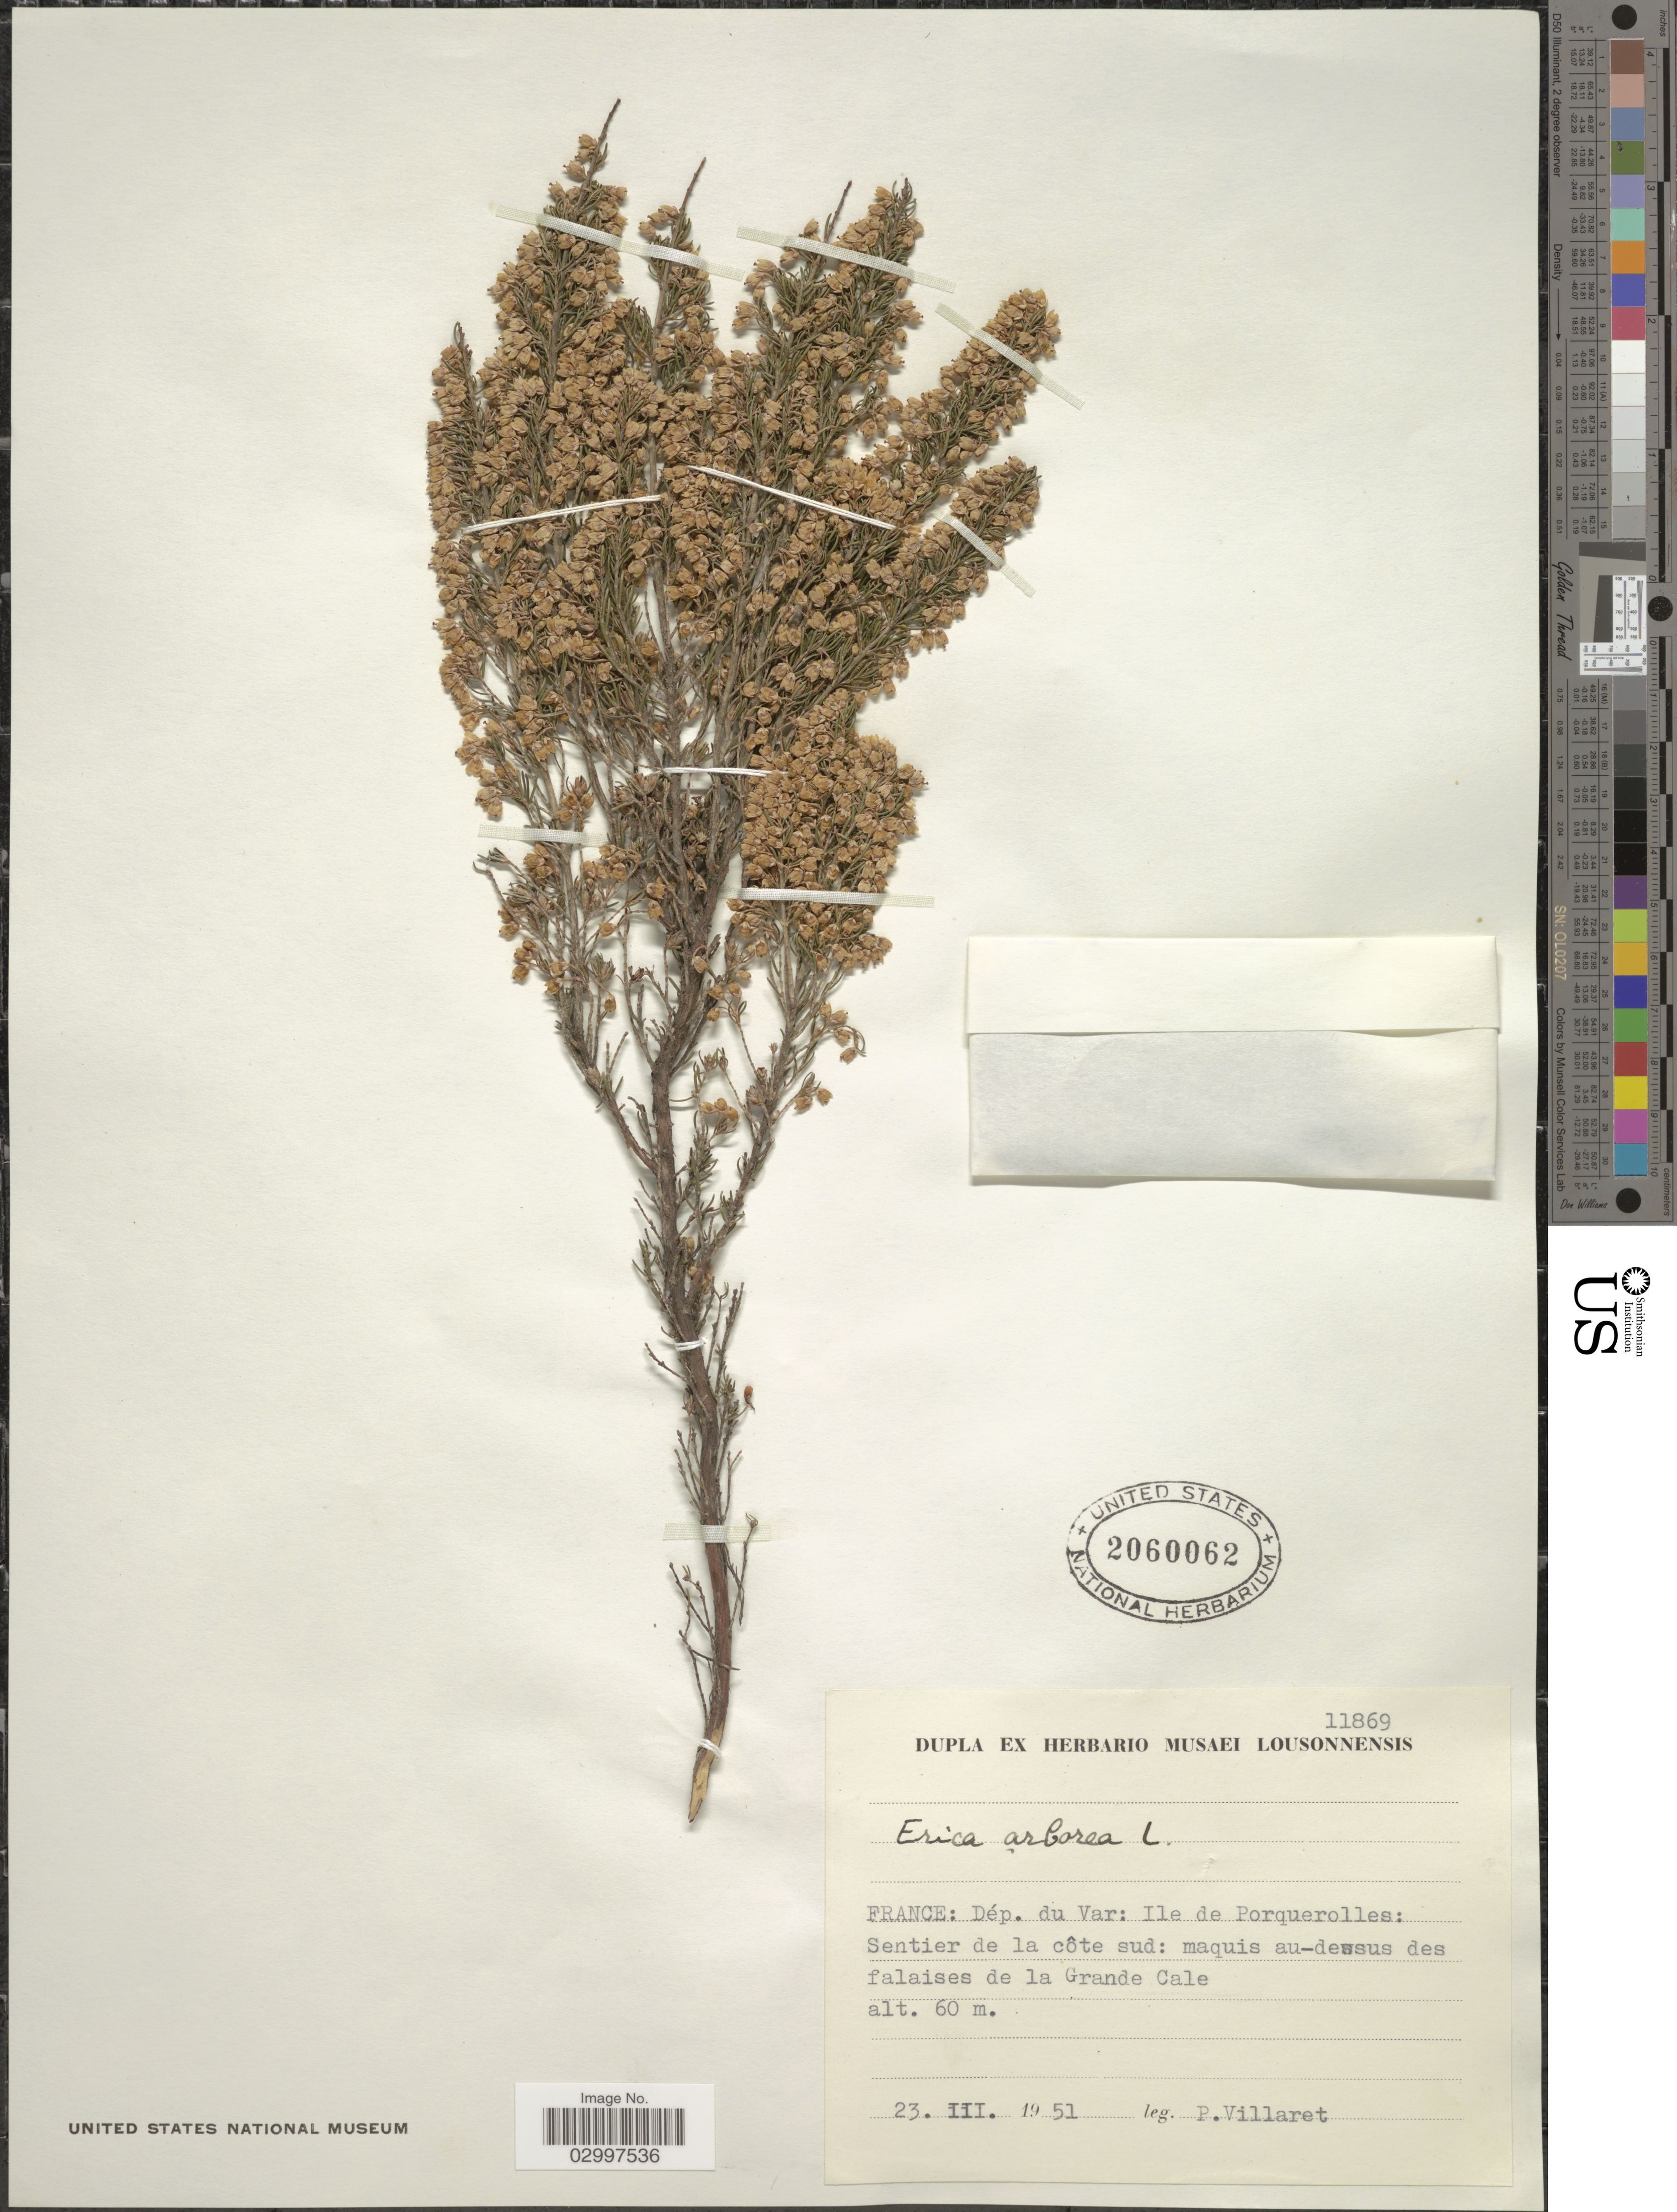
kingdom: Plantae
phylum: Tracheophyta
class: Magnoliopsida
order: Ericales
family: Ericaceae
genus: Erica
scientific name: Erica arborea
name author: L.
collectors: P. Villaret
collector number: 11869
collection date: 1951-03-23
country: France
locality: Dép. du Var: Ile de Porquerolles: Sentier de la côte sud: maquis au-dessus des falaises de la Grande Cale.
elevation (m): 60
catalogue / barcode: US 2060062